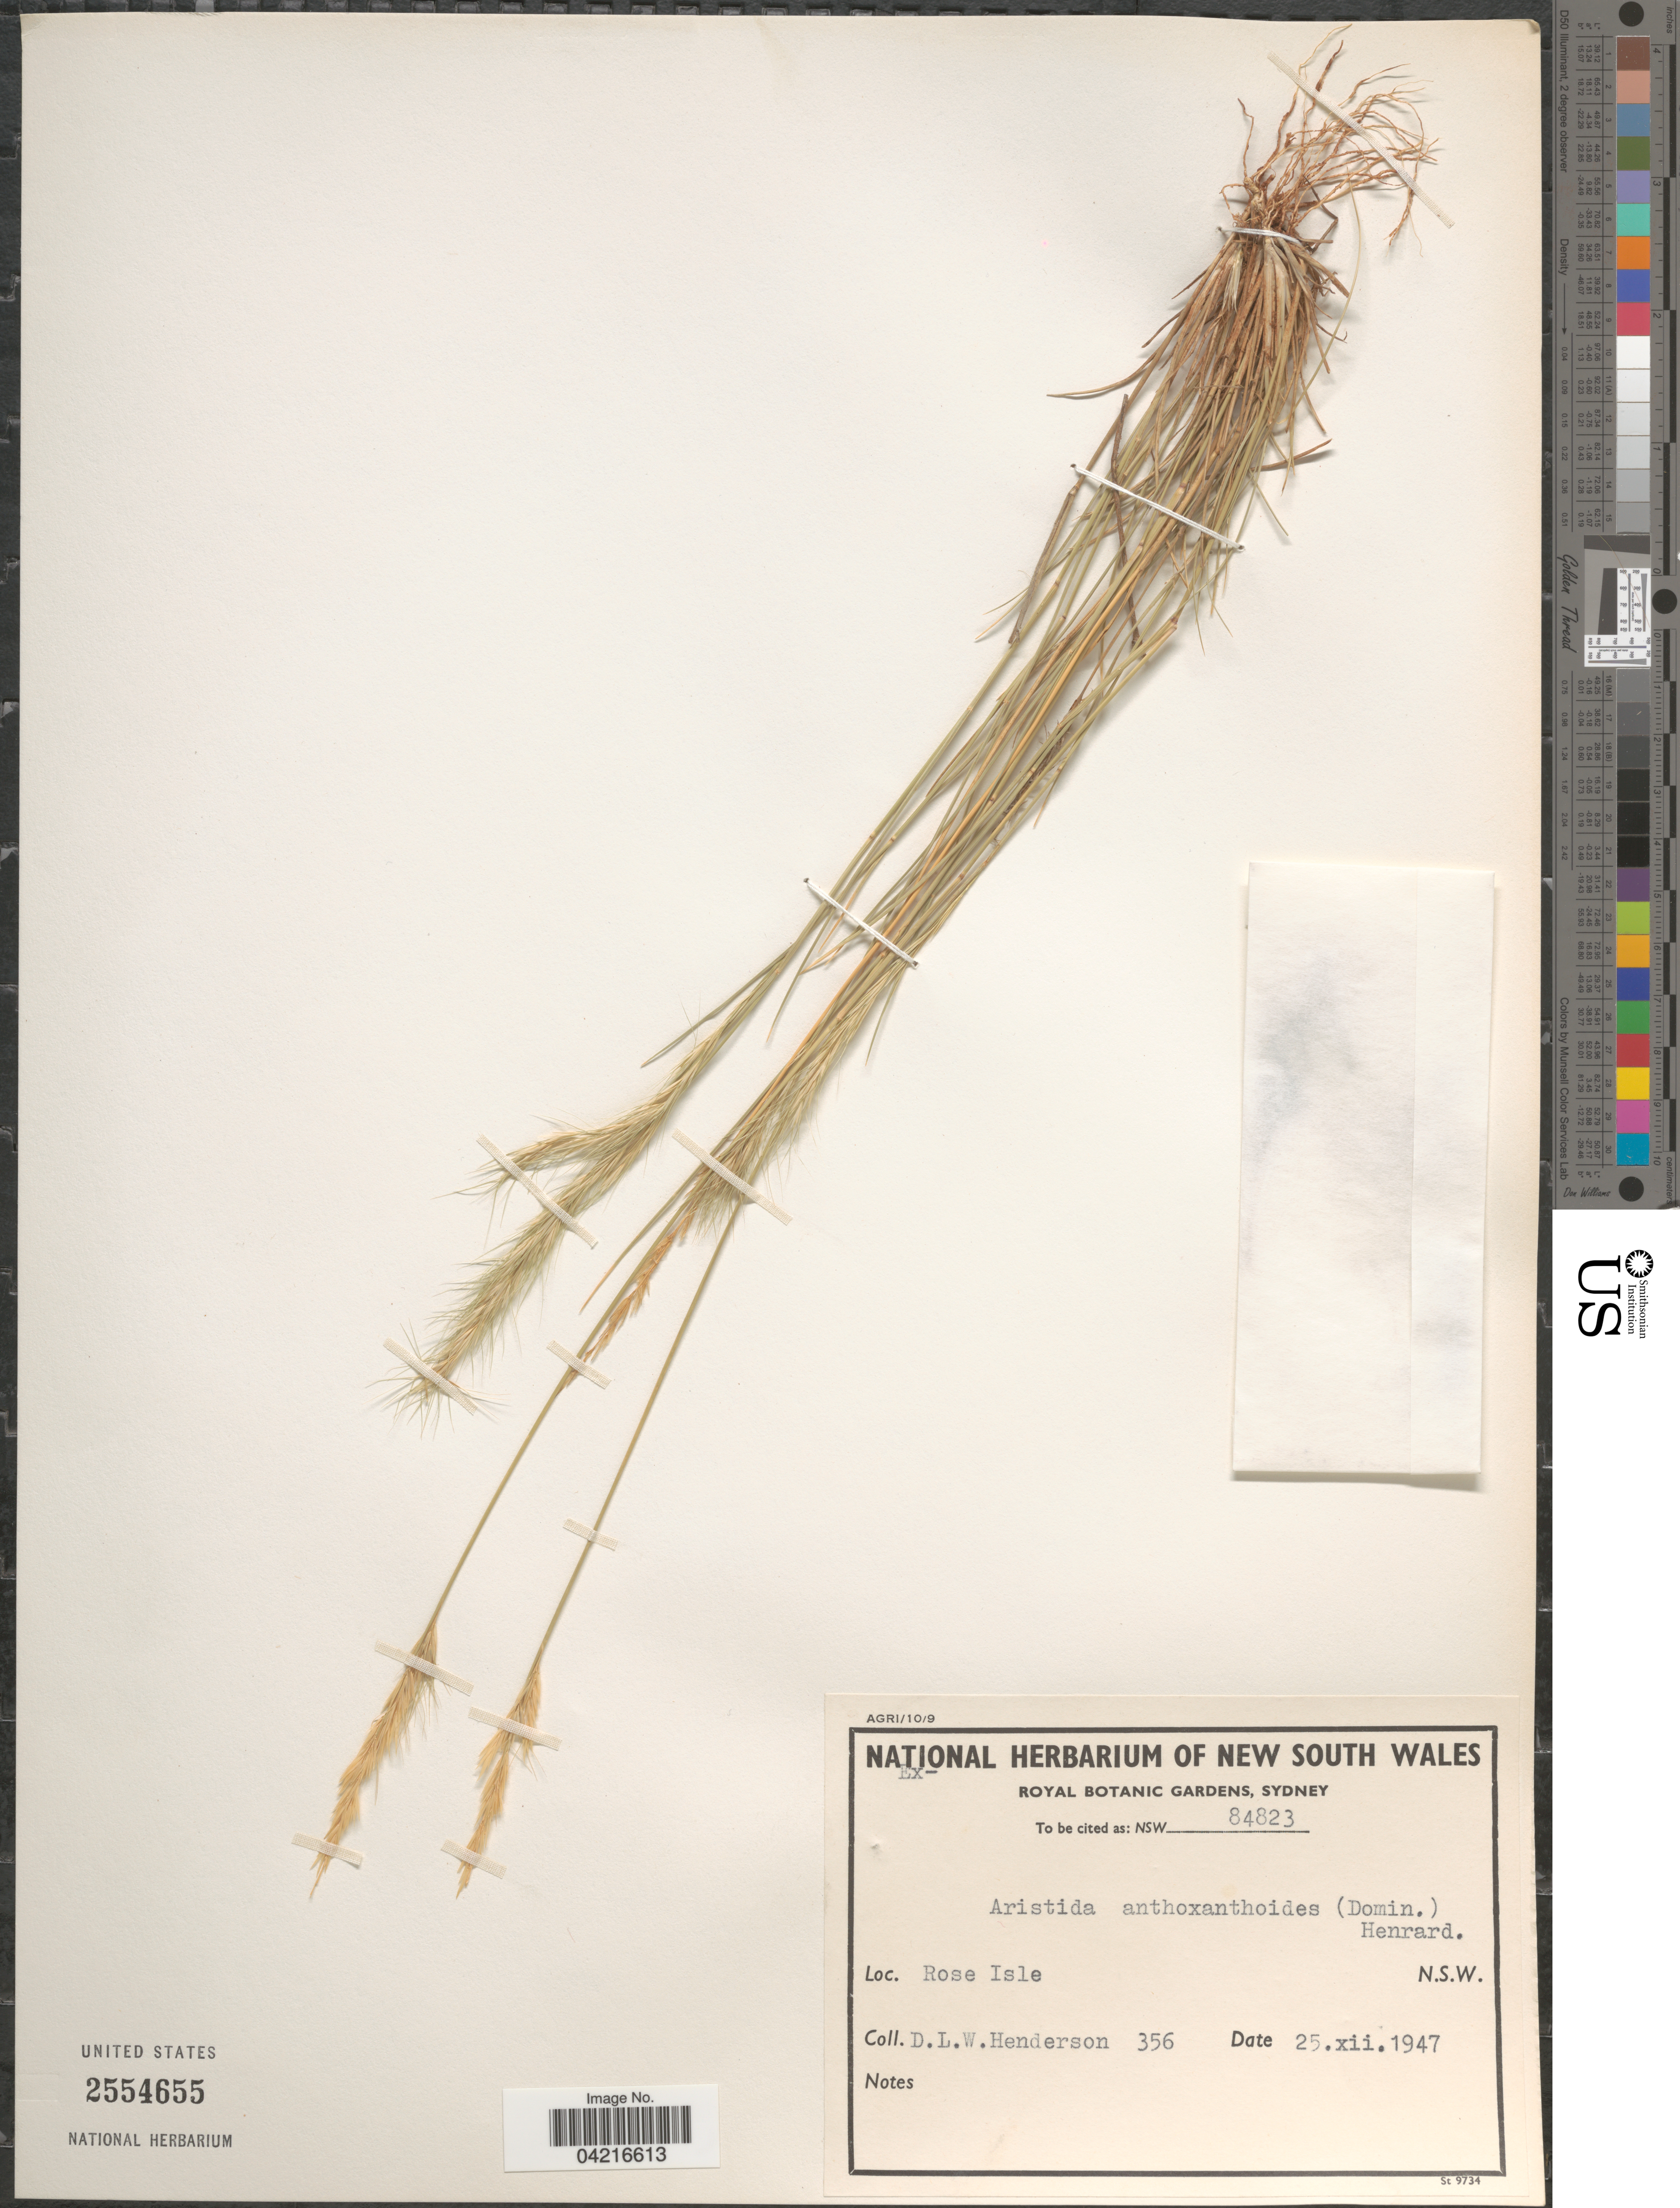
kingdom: Plantae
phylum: Tracheophyta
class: Liliopsida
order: Poales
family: Poaceae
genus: Aristida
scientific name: Aristida anthoxanthoides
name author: (Domin) Henr.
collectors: D. Henderson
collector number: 356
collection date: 1947-12-25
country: Australia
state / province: New South Wales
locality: Rose Isle.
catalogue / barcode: US 2554655